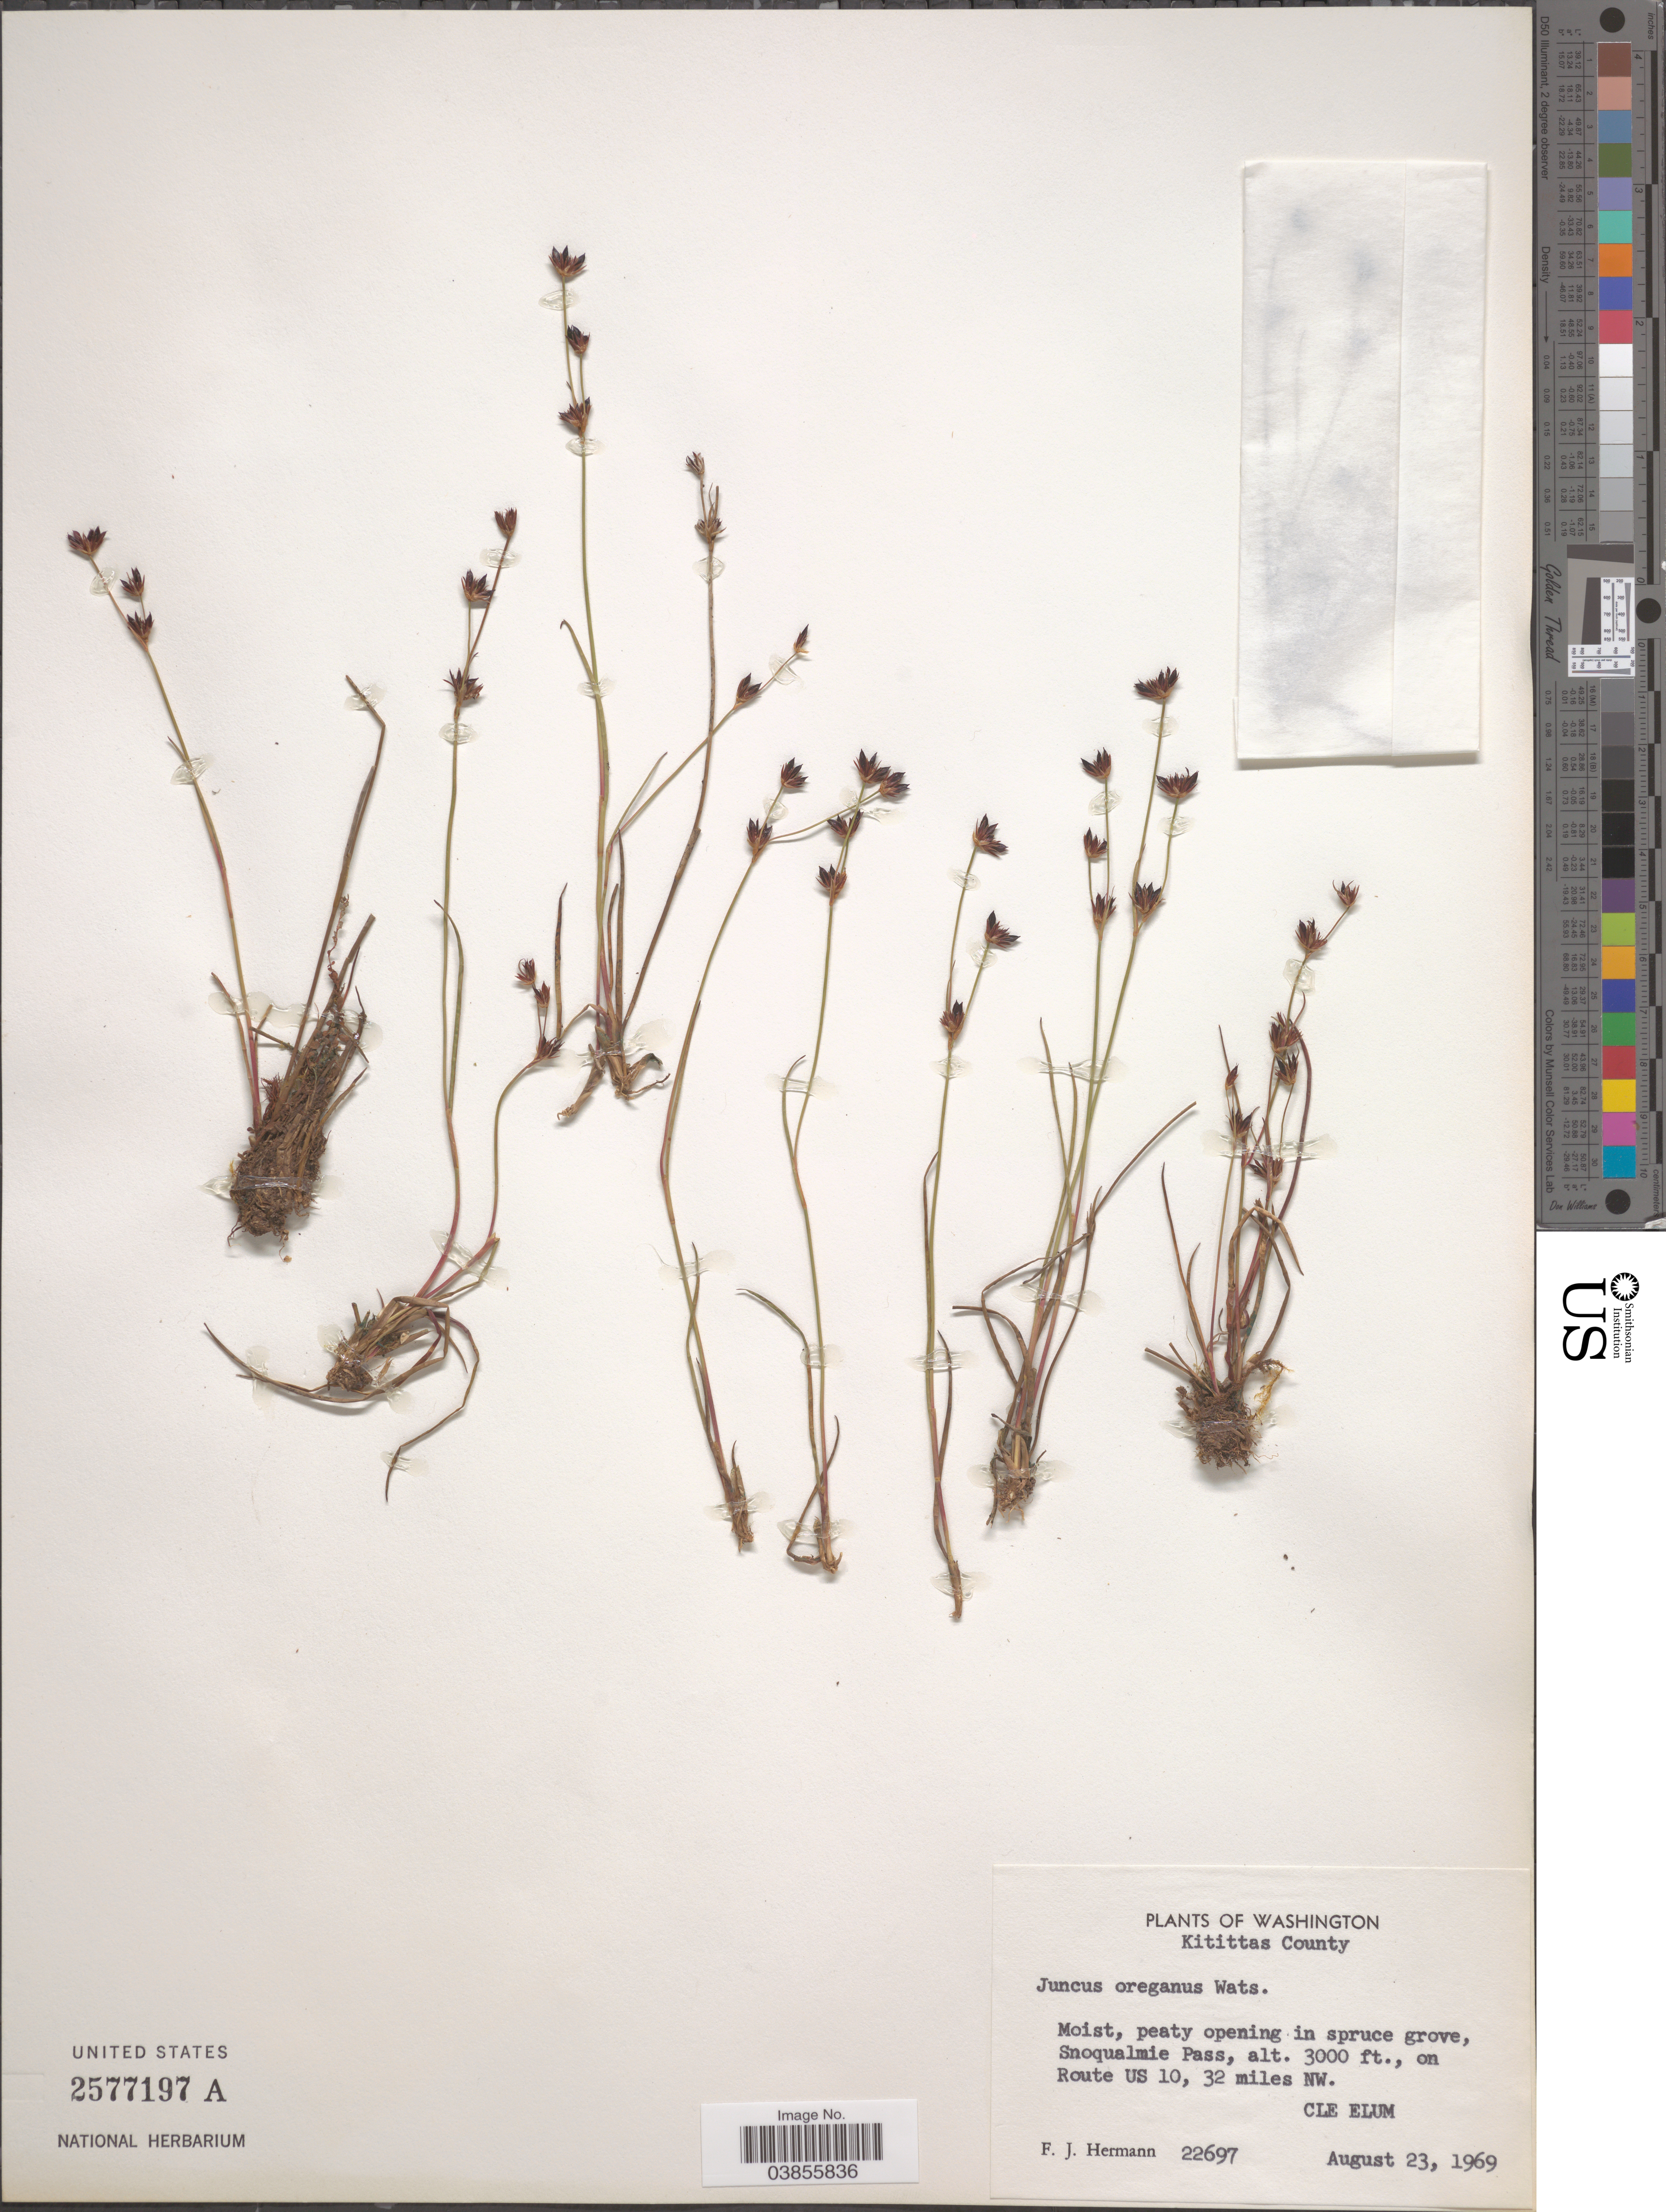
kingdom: Plantae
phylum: Tracheophyta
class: Liliopsida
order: Poales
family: Juncaceae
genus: Juncus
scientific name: Juncus oreganus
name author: S. Watson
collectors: F. J. Hermann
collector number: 22697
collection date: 1969-08-23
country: United States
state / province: Washington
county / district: Kittitas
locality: Kittittas County. Snoqualmie Pass, on Route US 10, 32 miles NW. Cle Elum.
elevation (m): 914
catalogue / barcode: US 2577197A